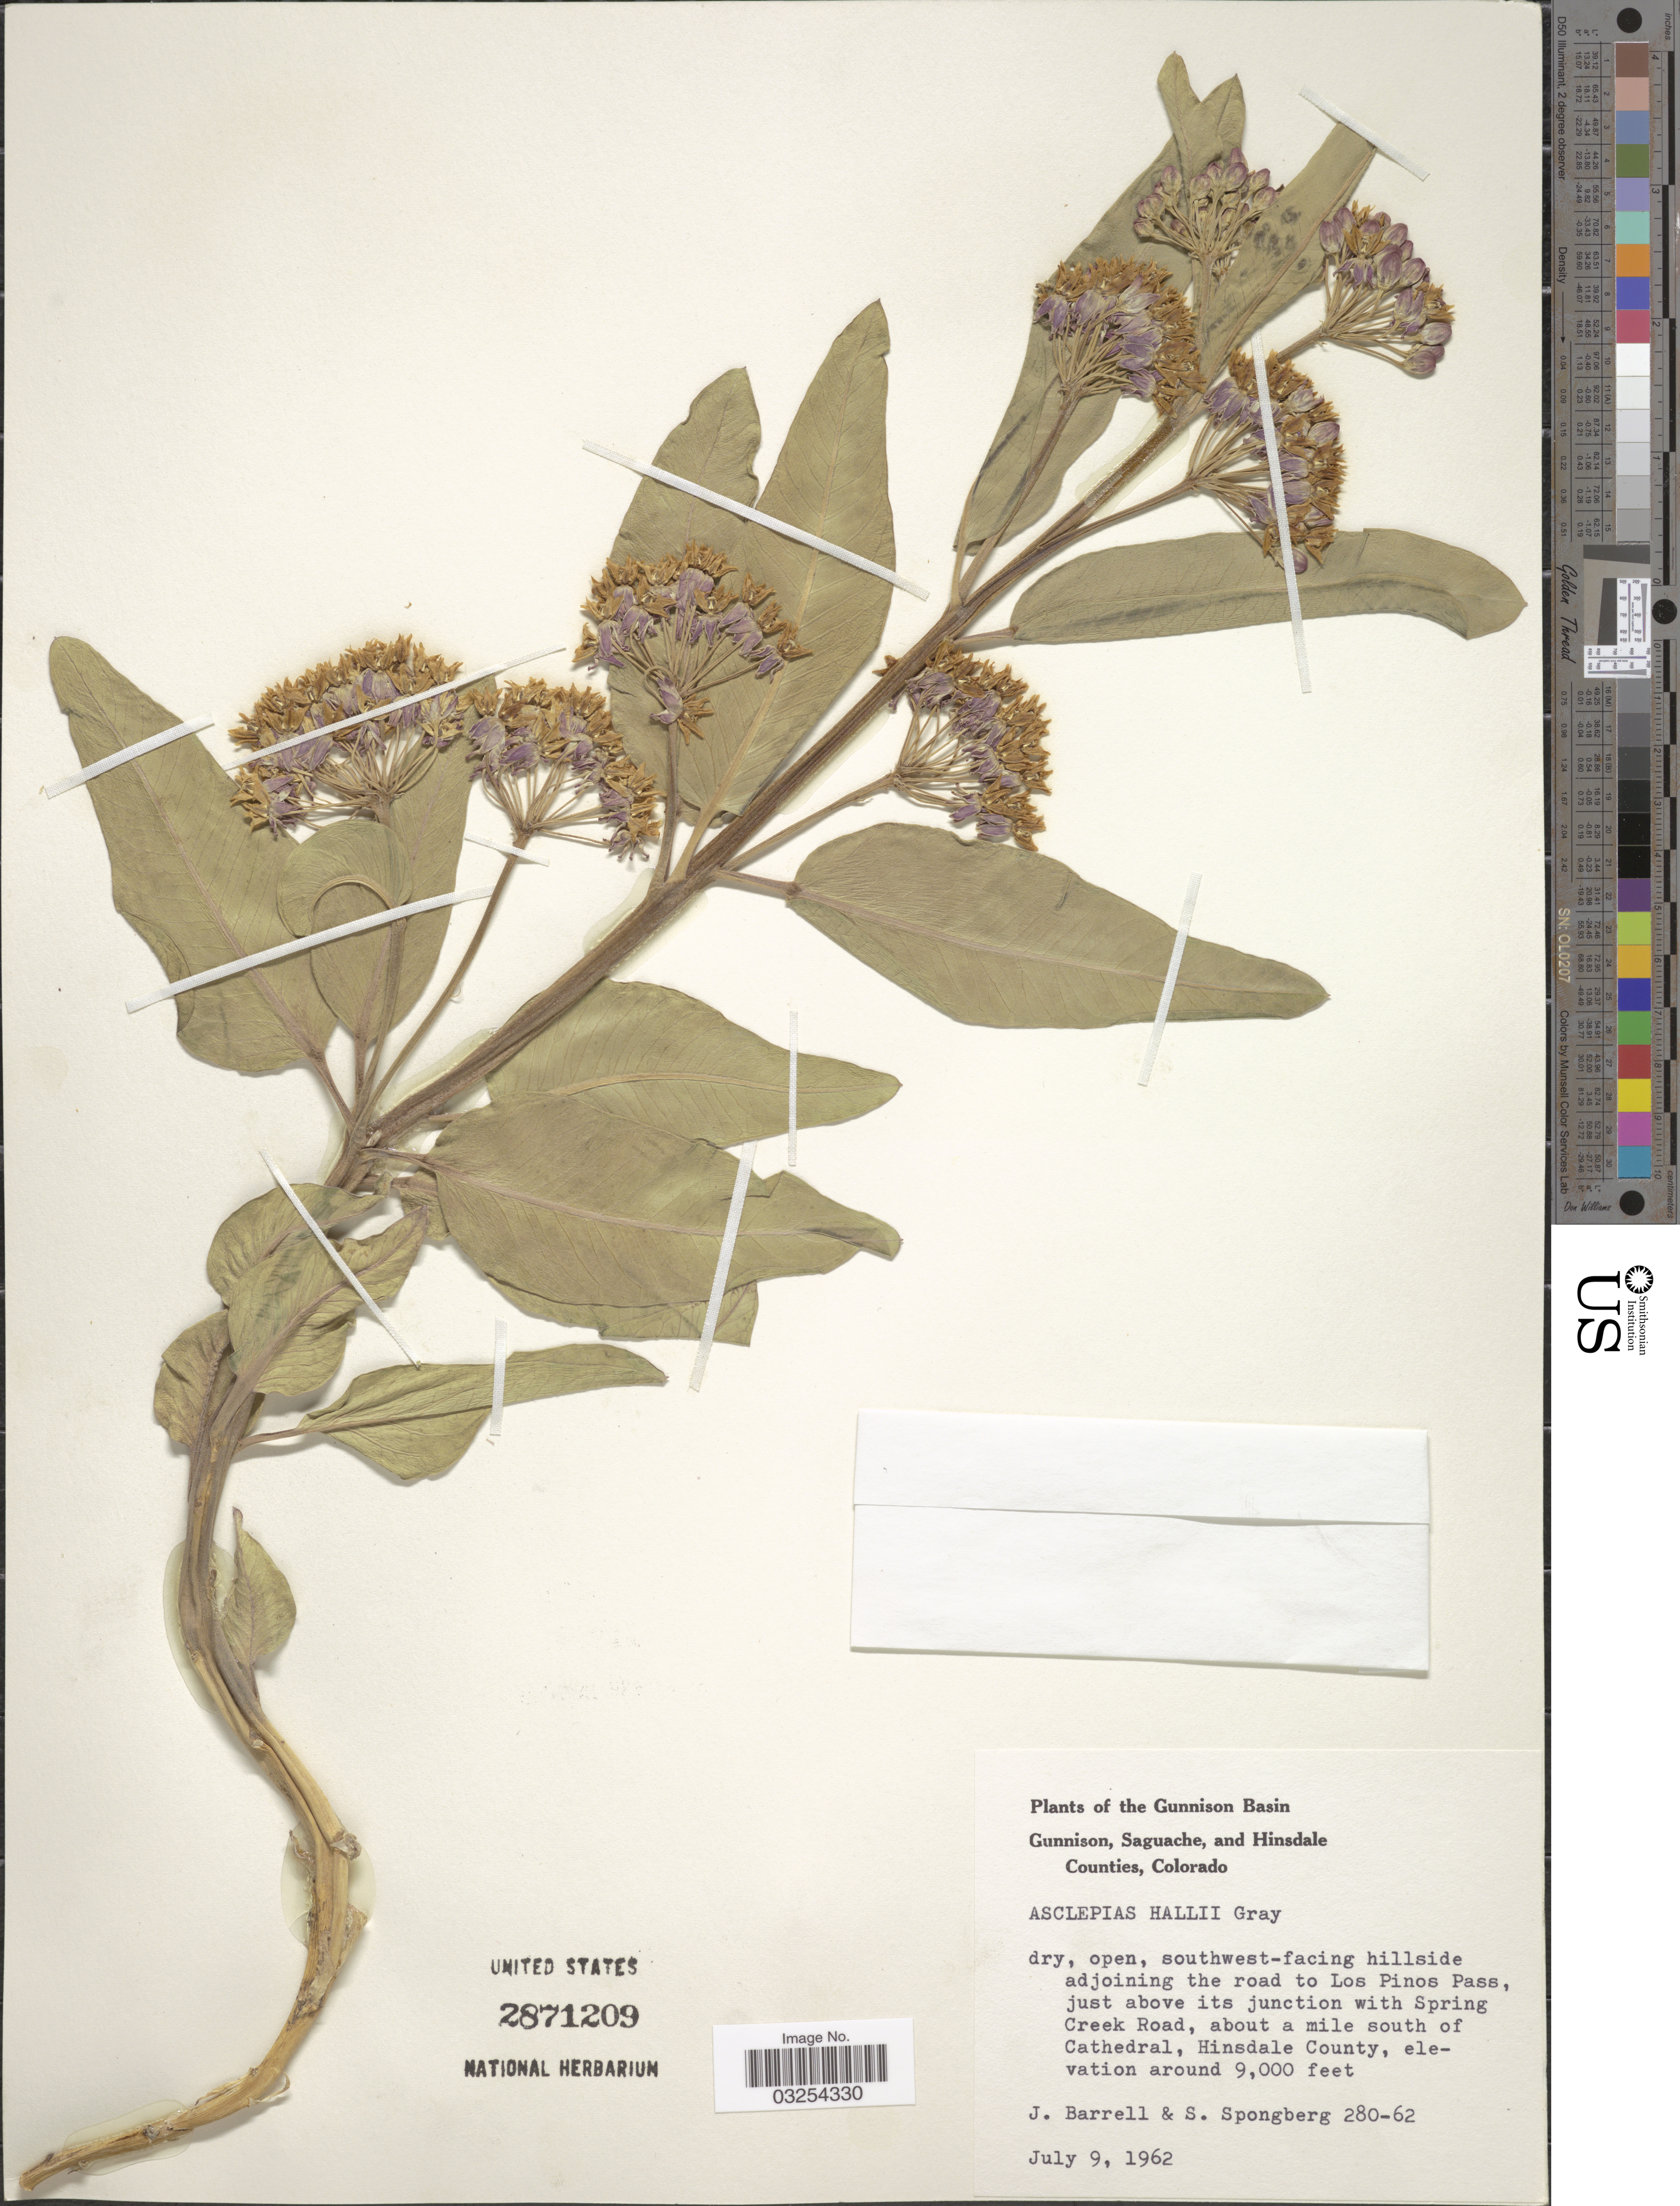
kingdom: Plantae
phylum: Tracheophyta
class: Magnoliopsida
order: Gentianales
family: Apocynaceae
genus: Asclepias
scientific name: Asclepias hallii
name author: A. Gray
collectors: J. Barrell & S. A.Spongberg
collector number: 280-62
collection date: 1962-07-09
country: United States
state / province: Colorado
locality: Gunnison Basin. Southwest-facing hillside adjoining the road to Los Pinos Pass, just above its junction with Spring Creek Road, about a mile south of Cathedral, Hinsdale County.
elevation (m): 2743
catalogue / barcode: US 2871209